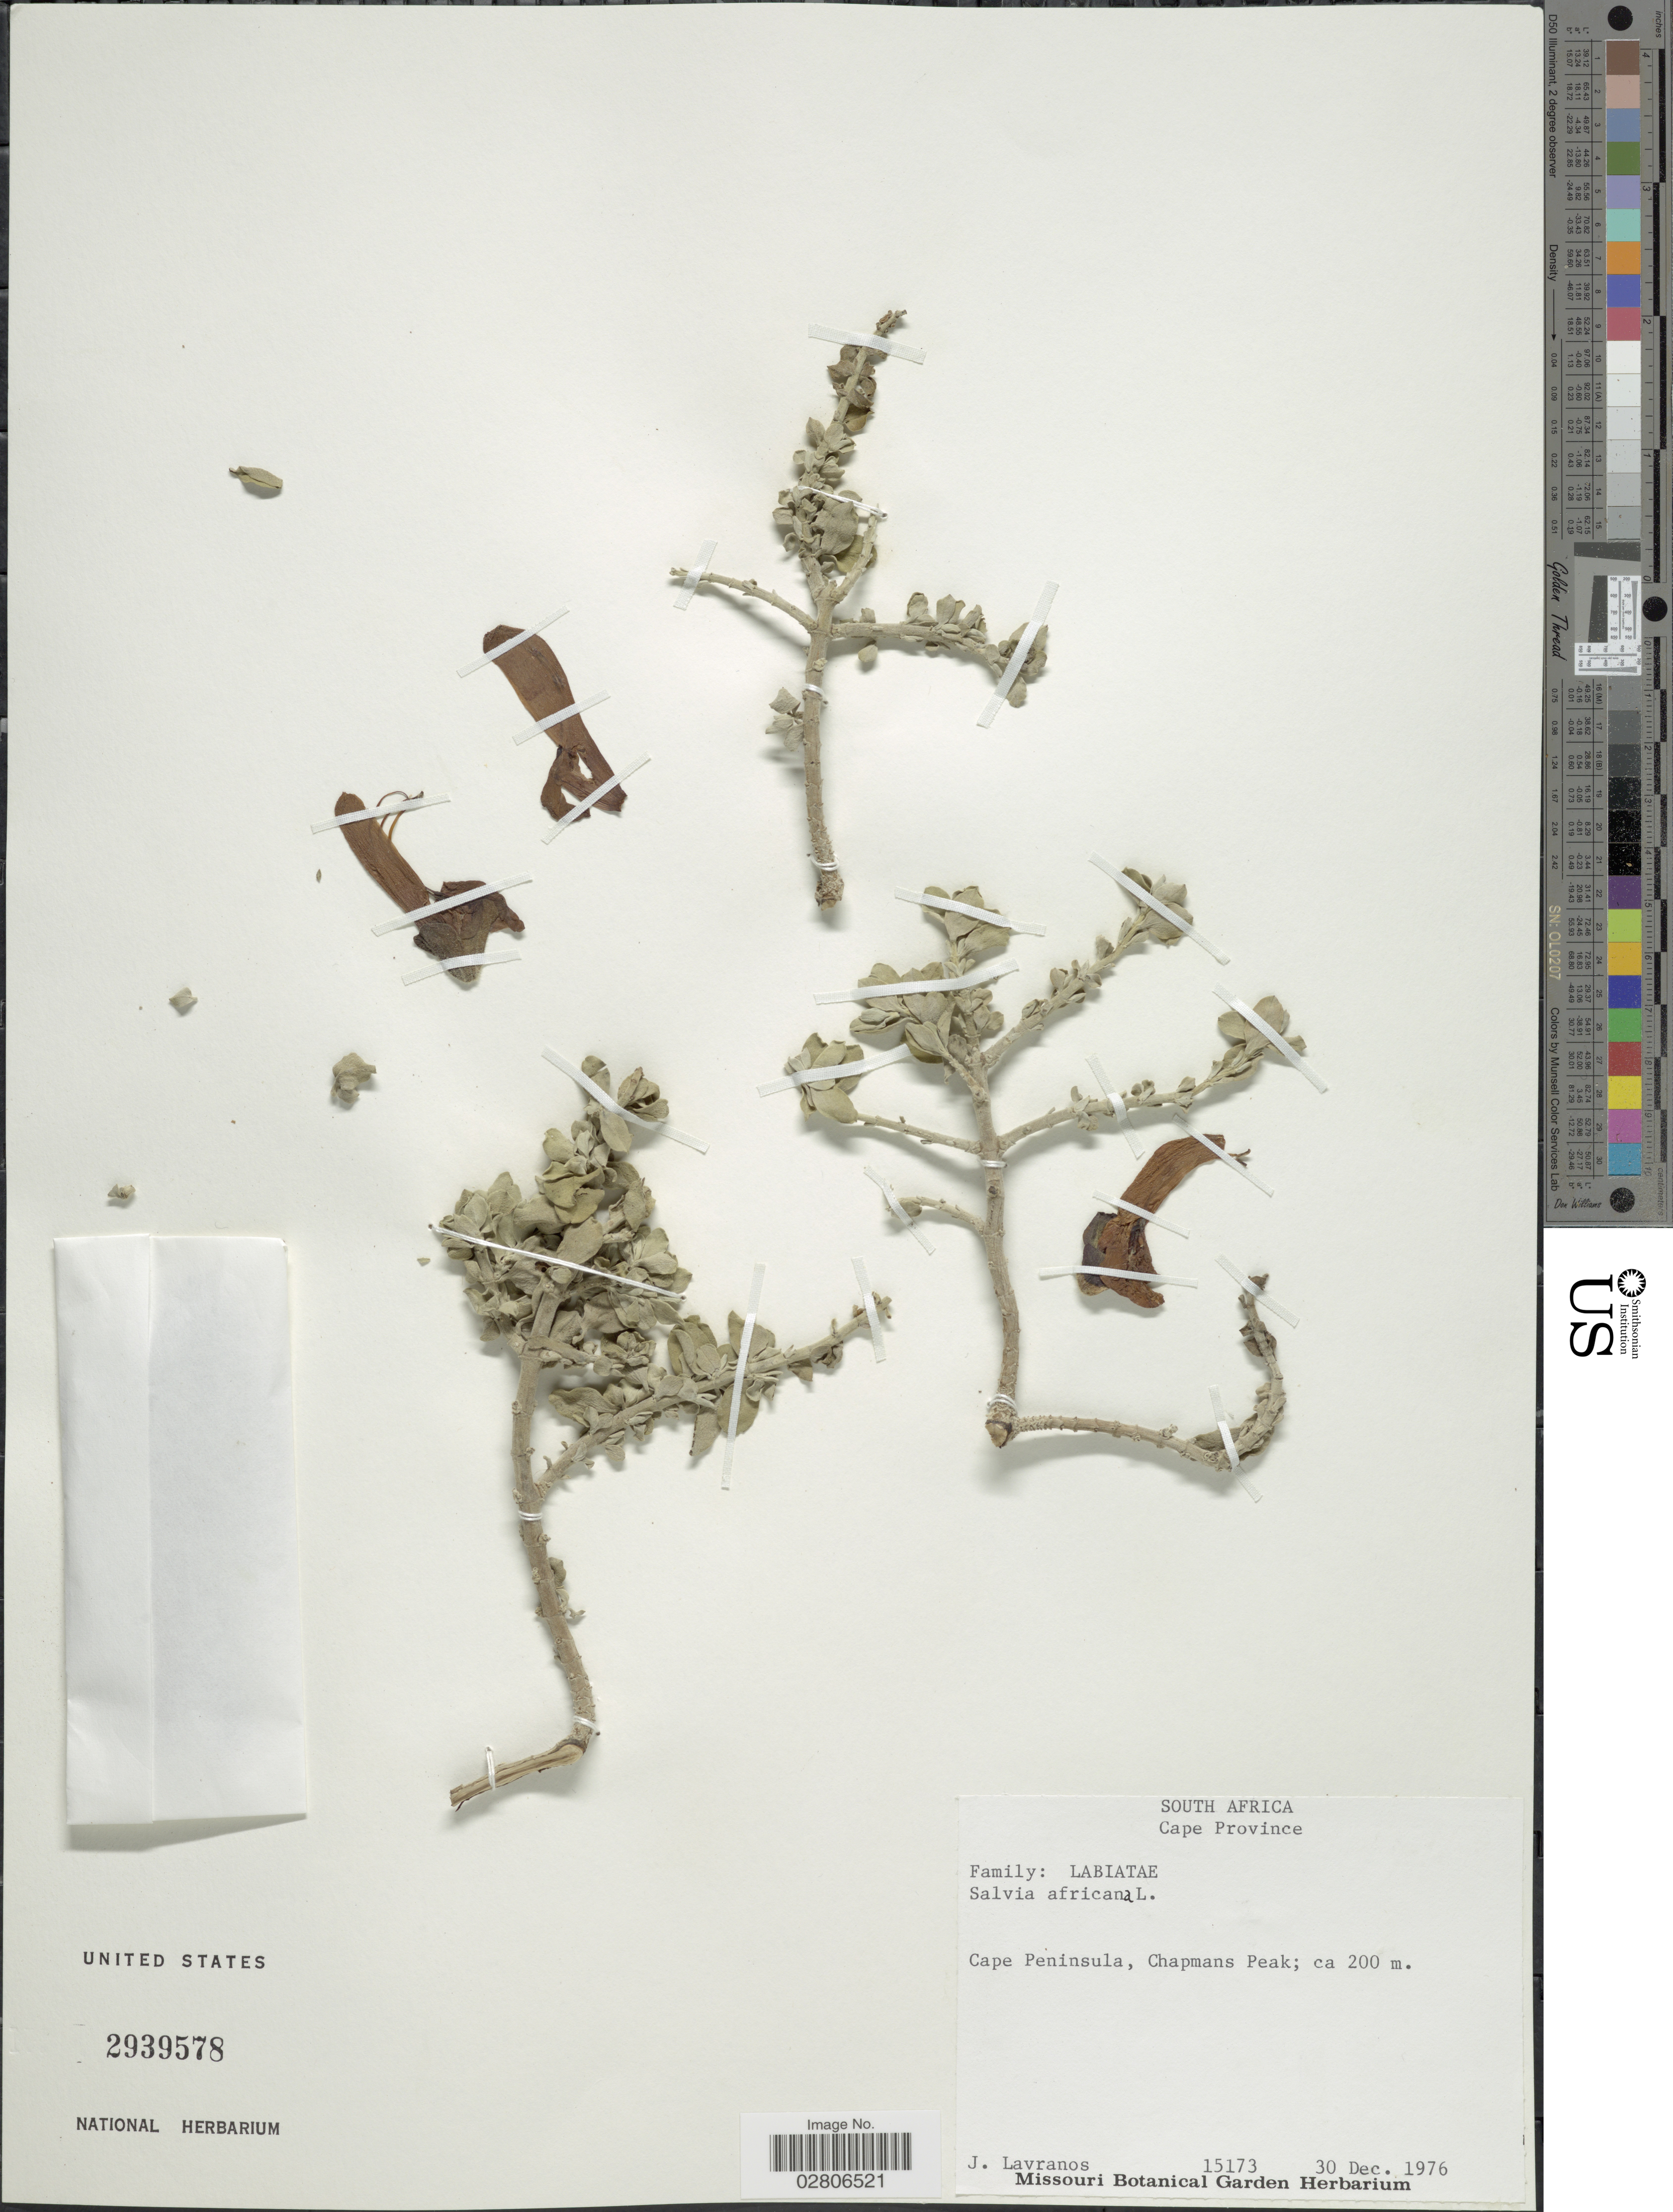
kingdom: Plantae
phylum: Tracheophyta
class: Magnoliopsida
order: Lamiales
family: Lamiaceae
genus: Salvia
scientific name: Salvia africana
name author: L.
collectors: J. Lavranos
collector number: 15173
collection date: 1976-12-30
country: South Africa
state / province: Western Cape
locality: Cape Peninsula, Chapmans Peak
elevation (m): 200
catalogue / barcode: US 2939578